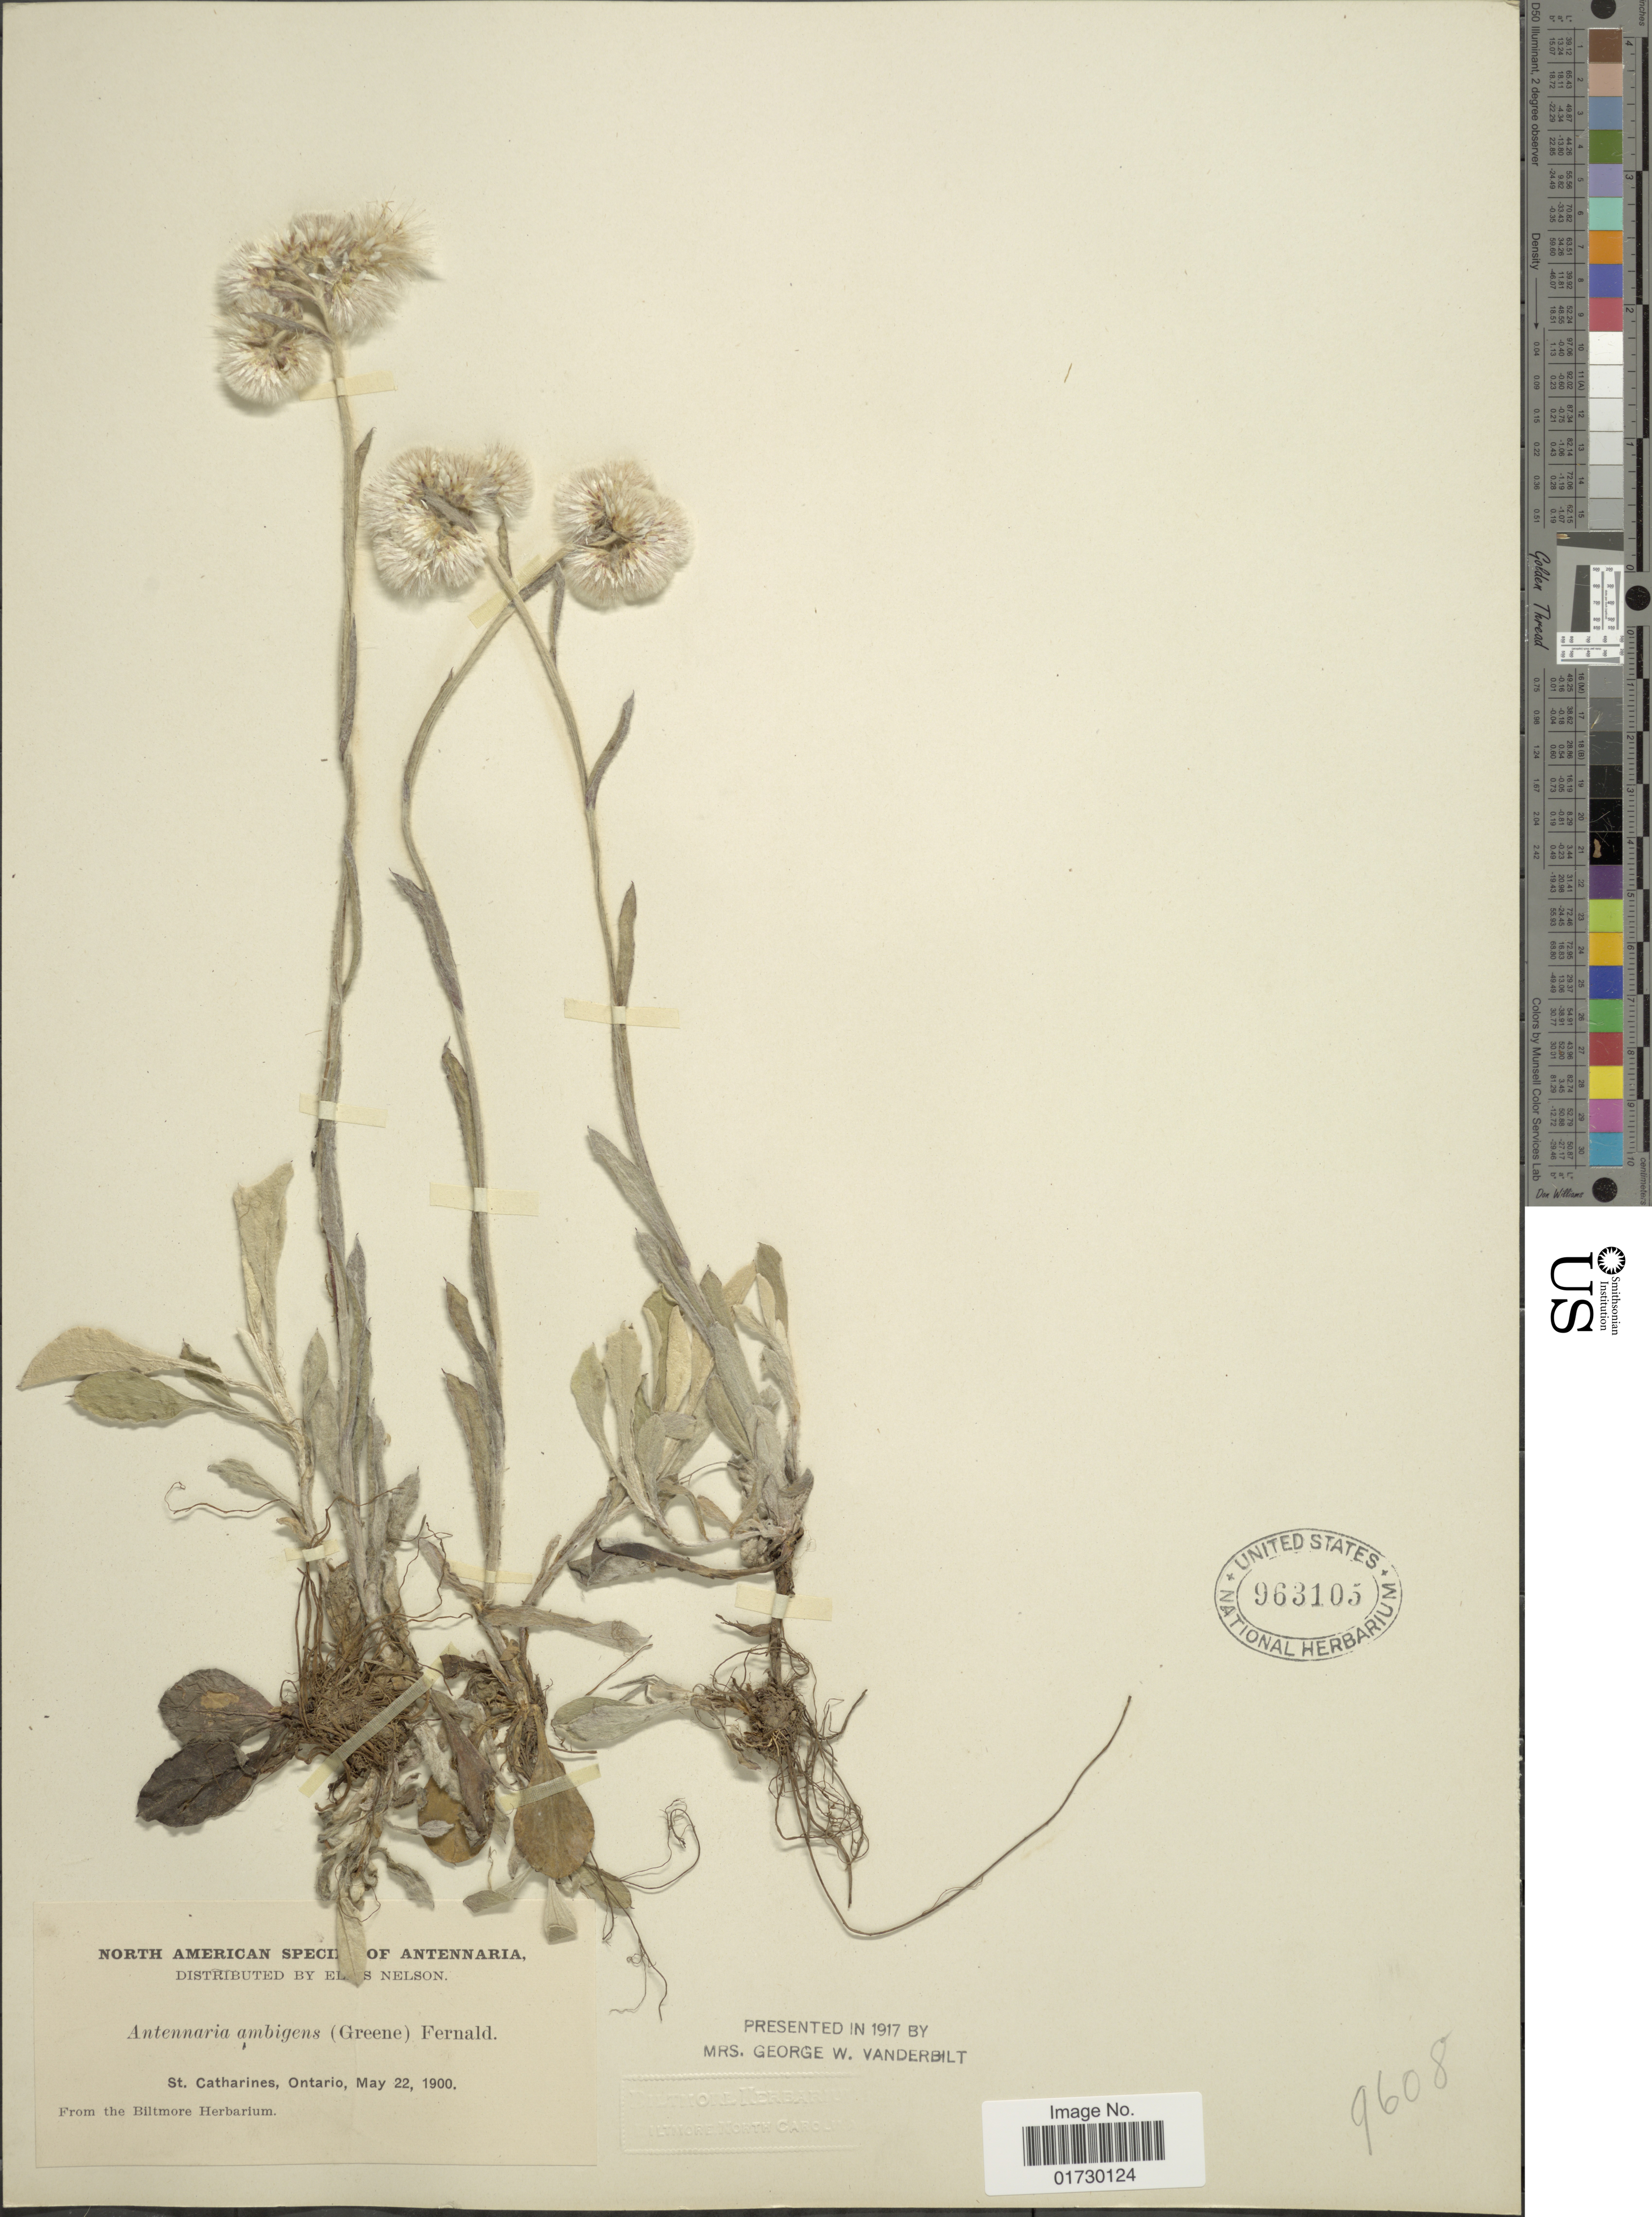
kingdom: Plantae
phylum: Tracheophyta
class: Magnoliopsida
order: Asterales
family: Asteraceae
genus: Antennaria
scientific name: Antennaria ambigens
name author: (Greene) Fernald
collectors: E. Nelson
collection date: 1900-05-22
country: Canada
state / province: Ontario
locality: St. Catharines, Ontario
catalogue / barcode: US 963105